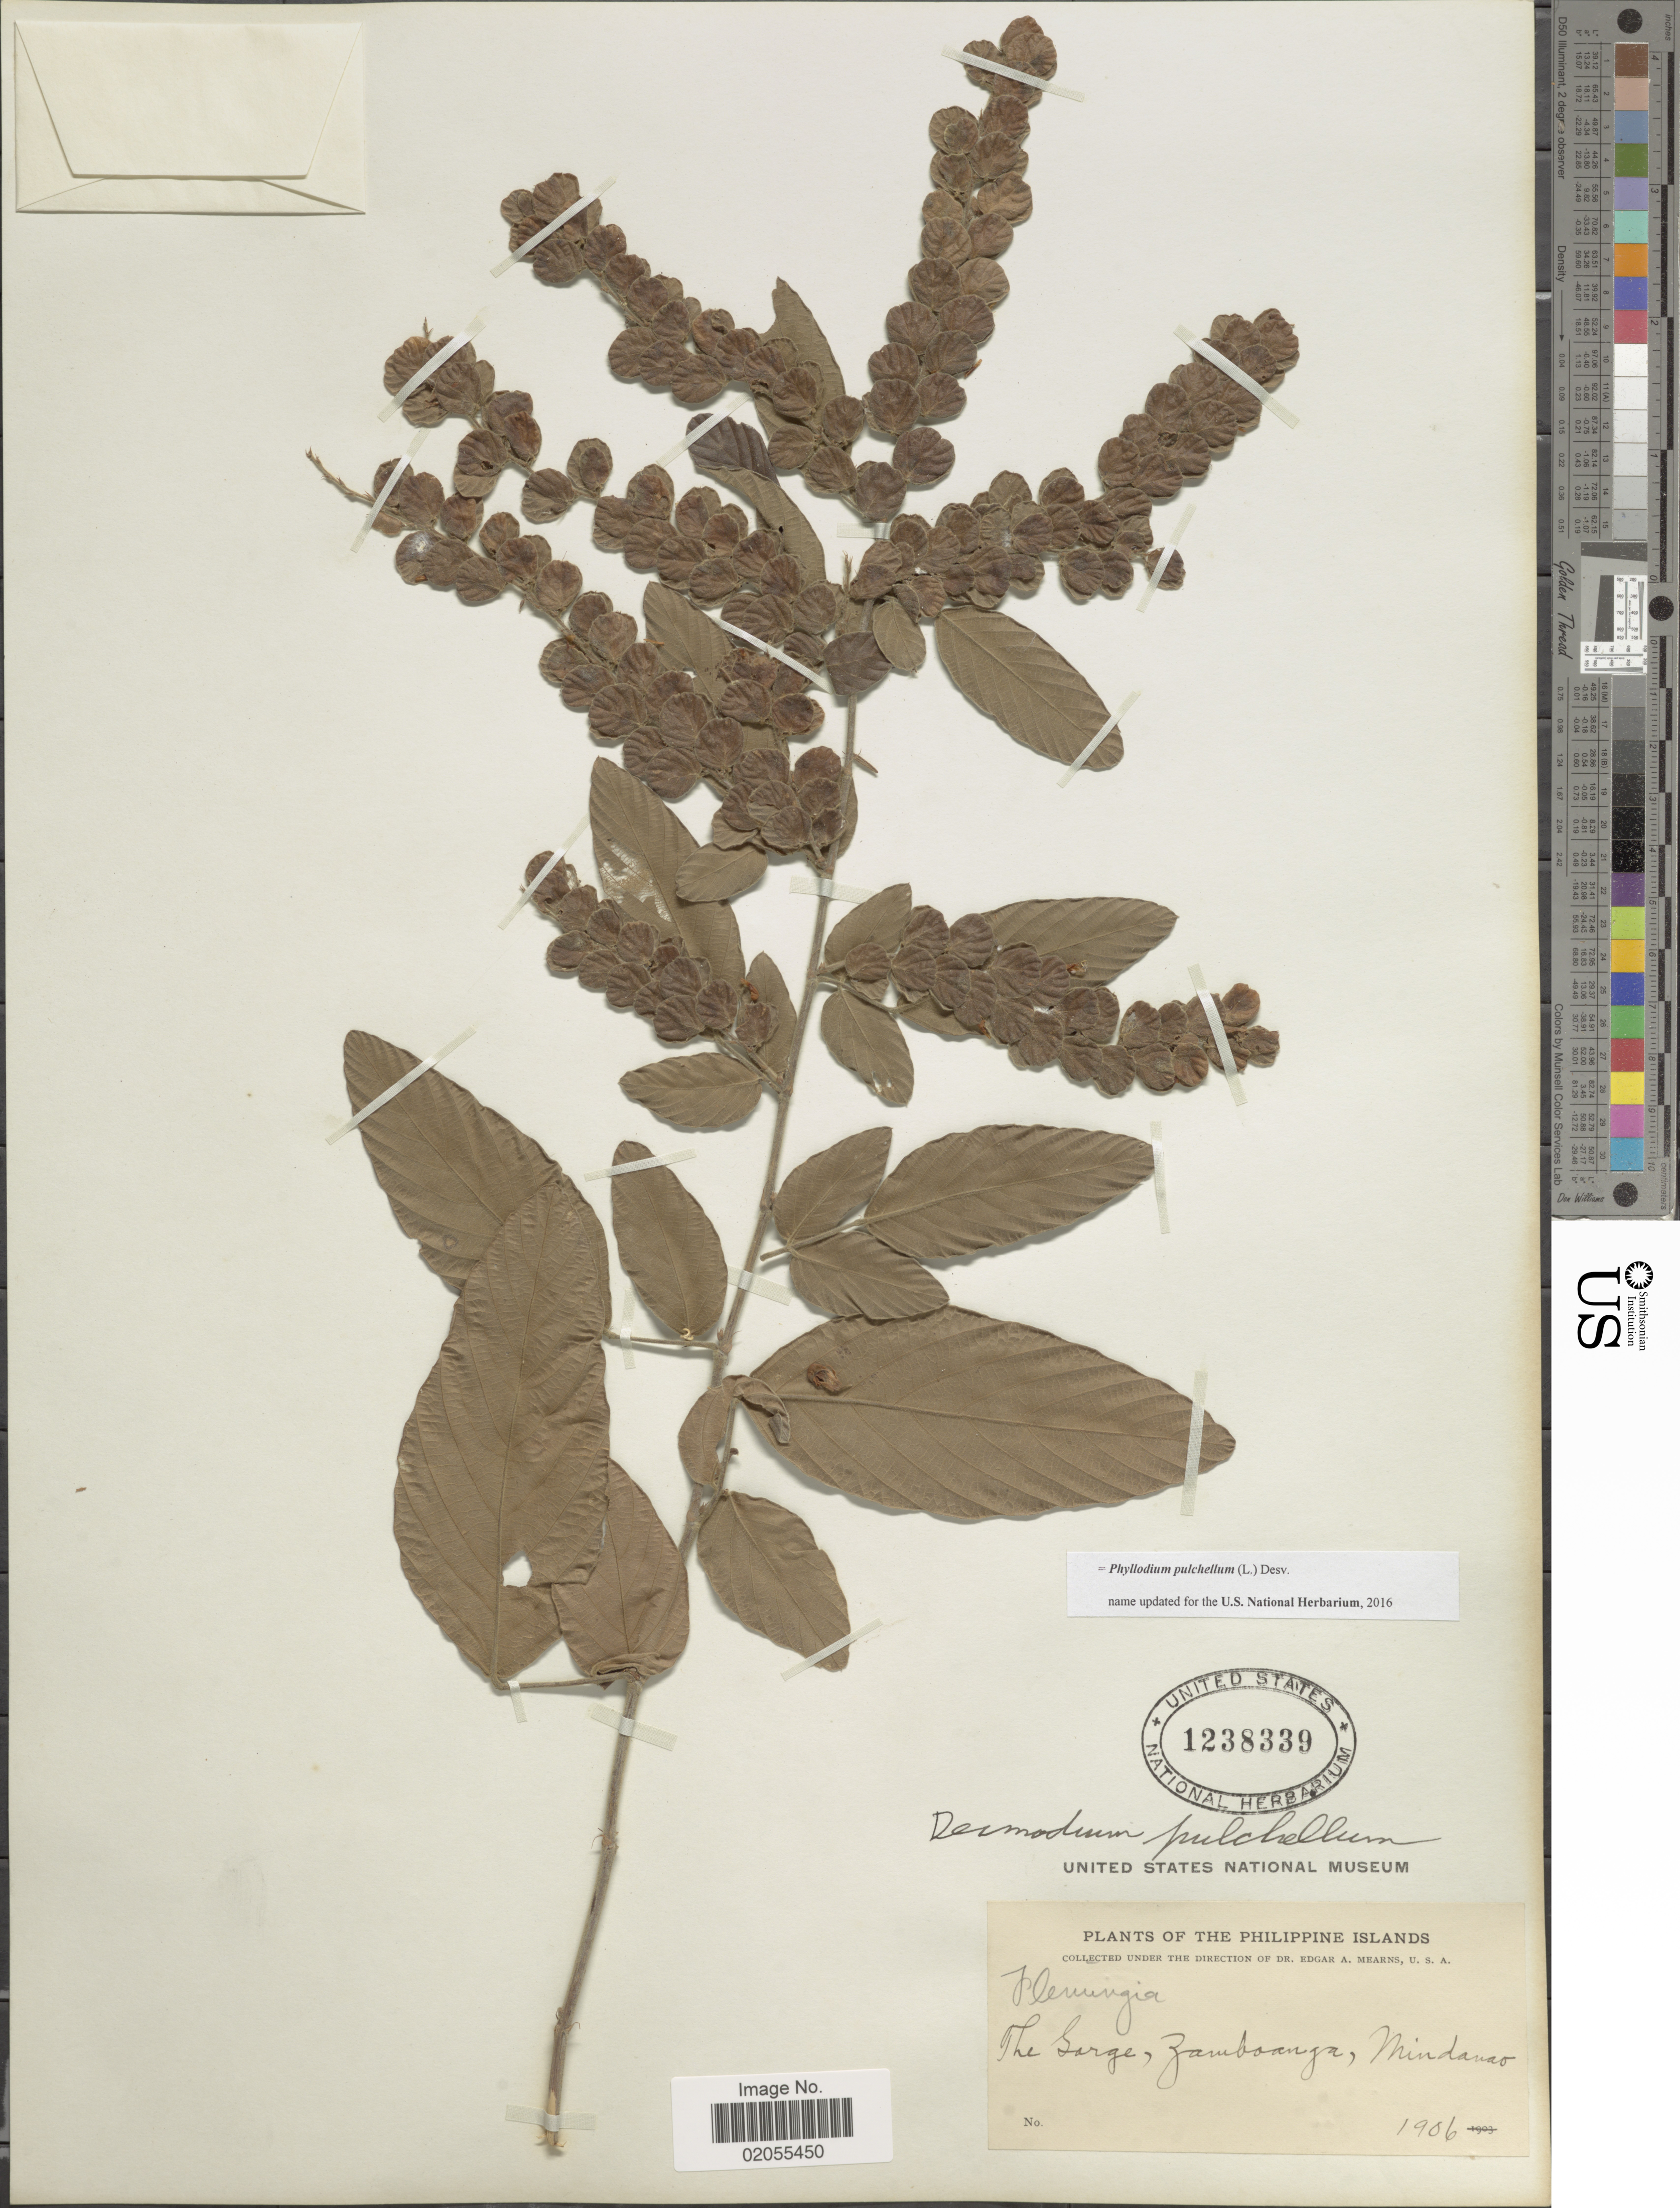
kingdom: Plantae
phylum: Tracheophyta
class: Magnoliopsida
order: Fabales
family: Fabaceae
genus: Phyllodium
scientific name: Phyllodium pulchellum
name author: (L.) Desv.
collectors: E. A. Mearns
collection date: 1906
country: Philippines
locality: Philippine Islands, The Sarge, Zamboanga, Mindanao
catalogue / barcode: US 1238339